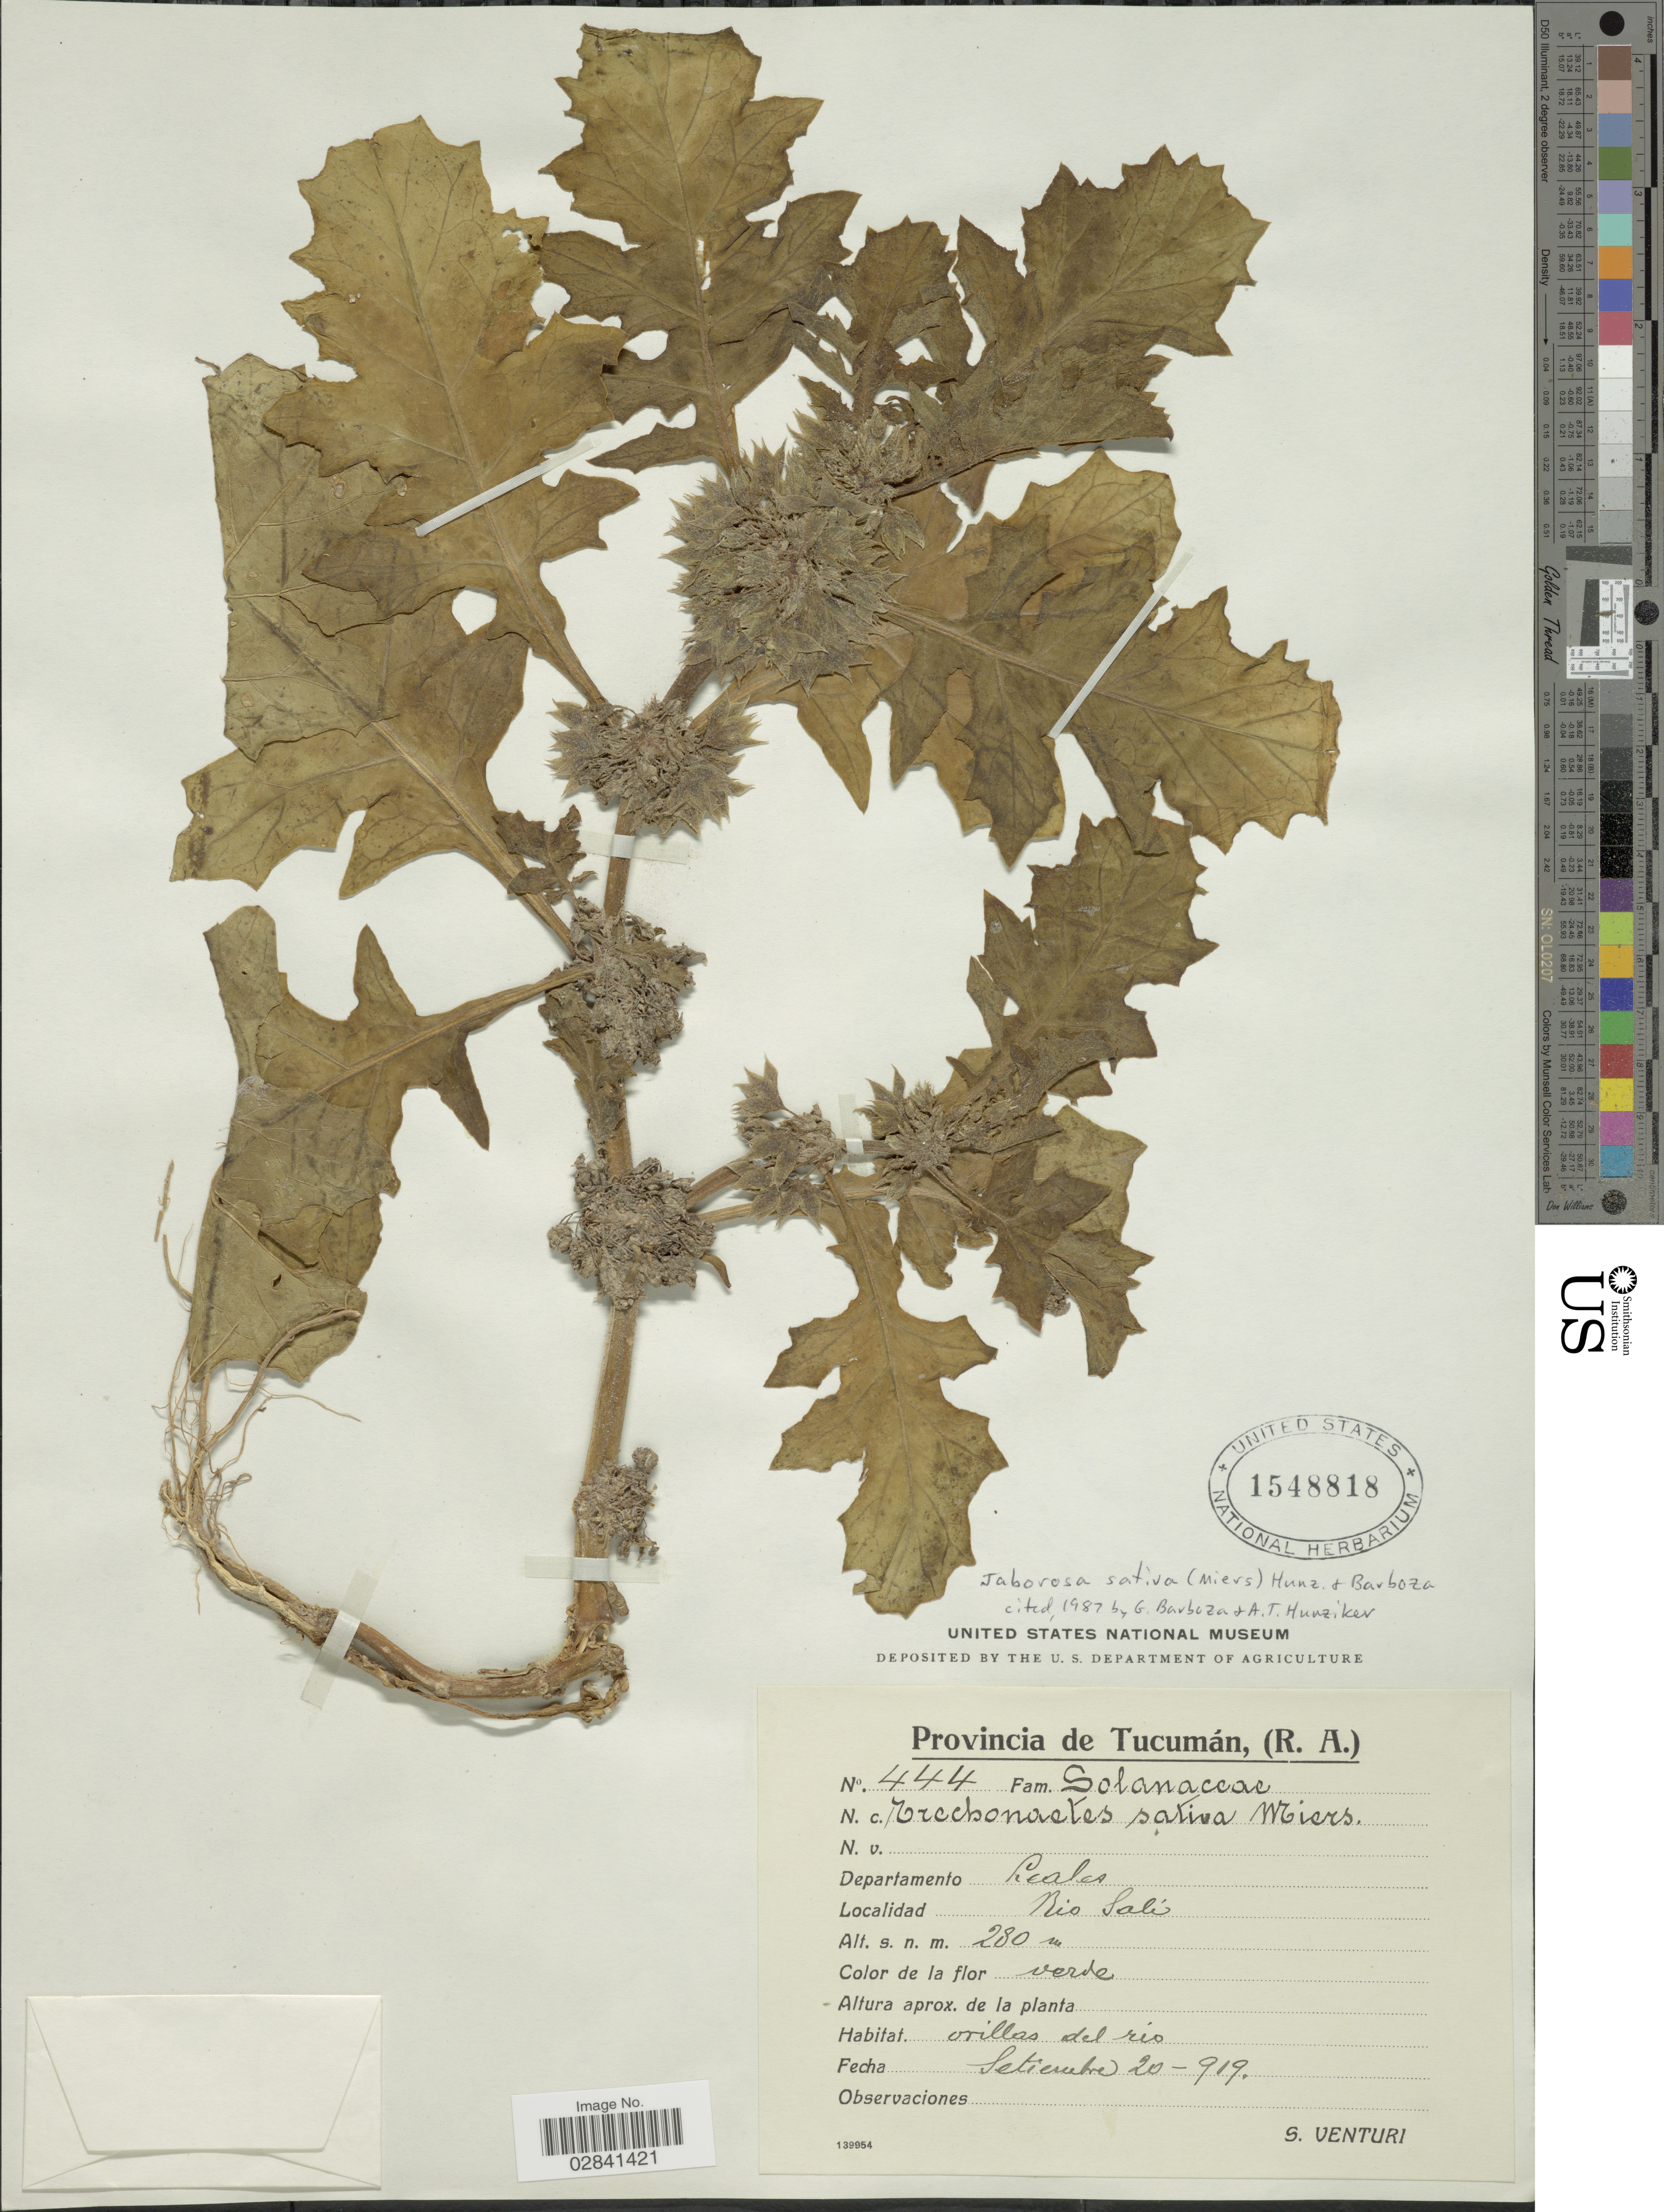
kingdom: Plantae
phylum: Tracheophyta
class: Magnoliopsida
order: Solanales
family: Solanaceae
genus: Jaborosa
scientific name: Jaborosa sativa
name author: (Miers) Hunz. & Barboza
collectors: S. Venturi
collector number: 444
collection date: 1919-09-20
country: Argentina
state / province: Tucuman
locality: (R. A.) Departamento Leales. Rio Sali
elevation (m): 280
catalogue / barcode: US 1548818